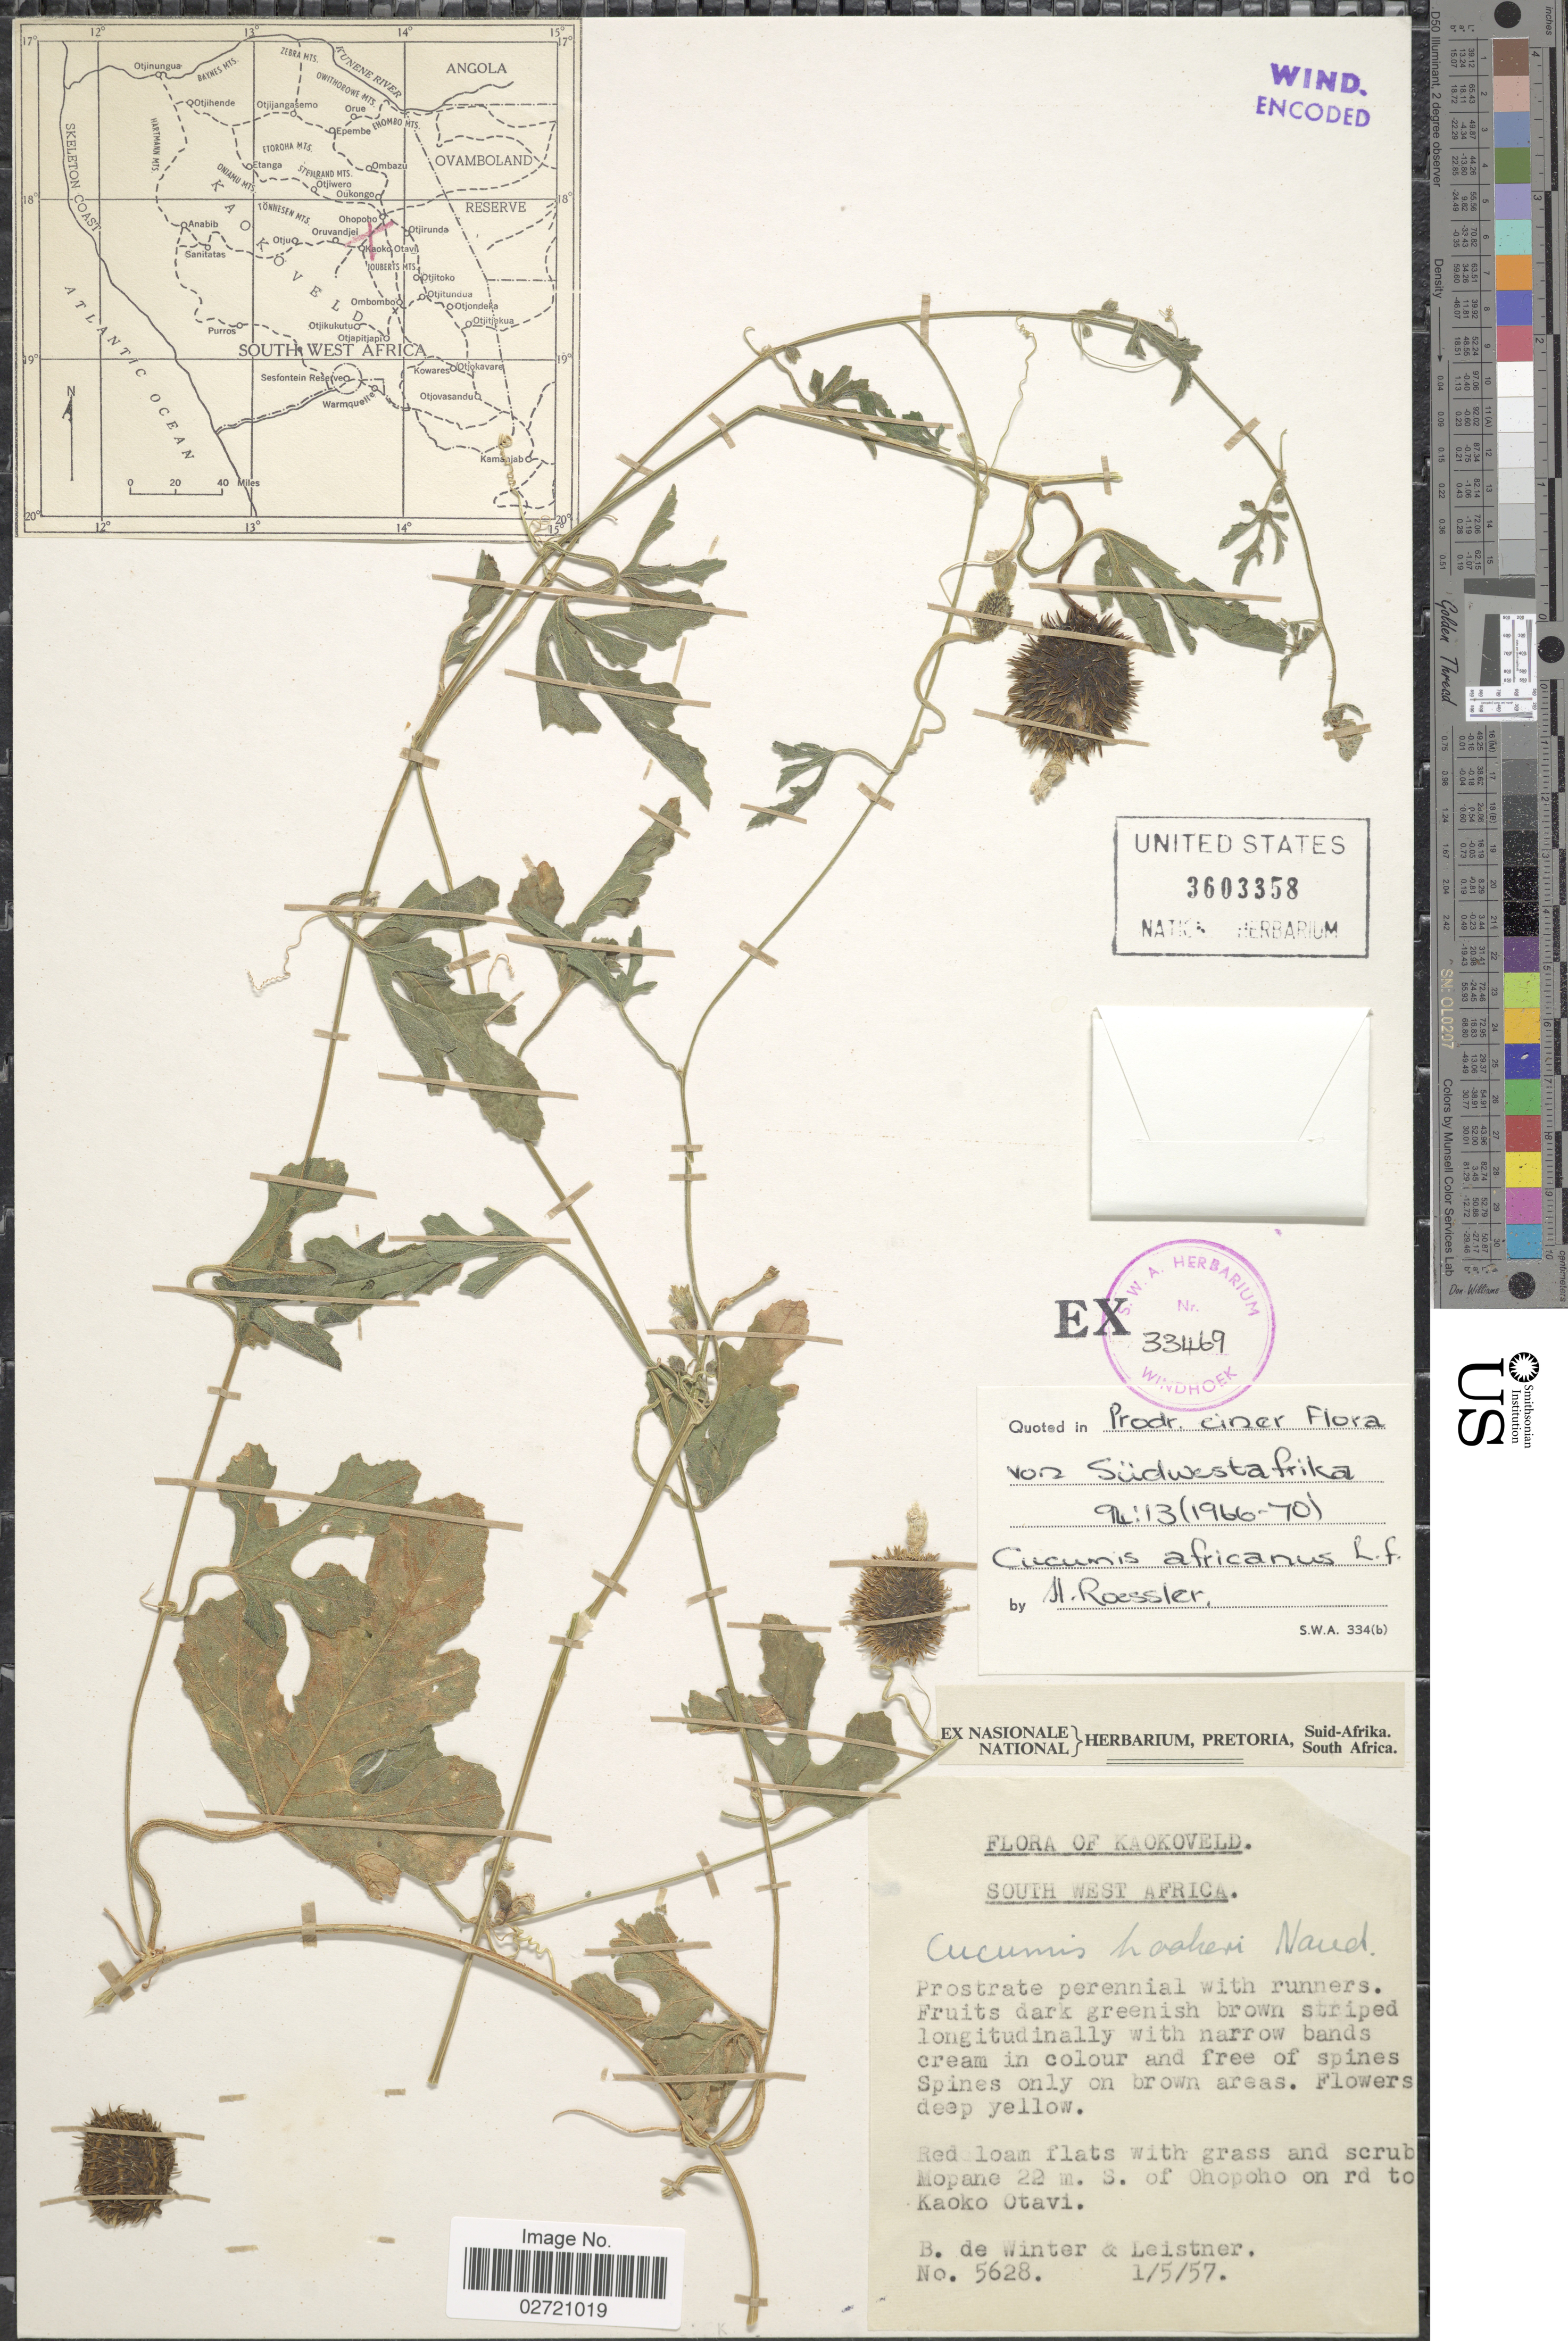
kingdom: Plantae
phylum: Tracheophyta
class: Magnoliopsida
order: Cucurbitales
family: Cucurbitaceae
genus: Cucumis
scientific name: Cucumis africanus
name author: L. f.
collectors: B. de Winter & Leistner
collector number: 5628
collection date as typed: Transcribed d/m/y: 1/5/57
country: Namibia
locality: Kaokoved. South West Africa. Mopabe 22 m. S. of Ohopoho on rd to Kaoko Otavi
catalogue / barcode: US 3603358